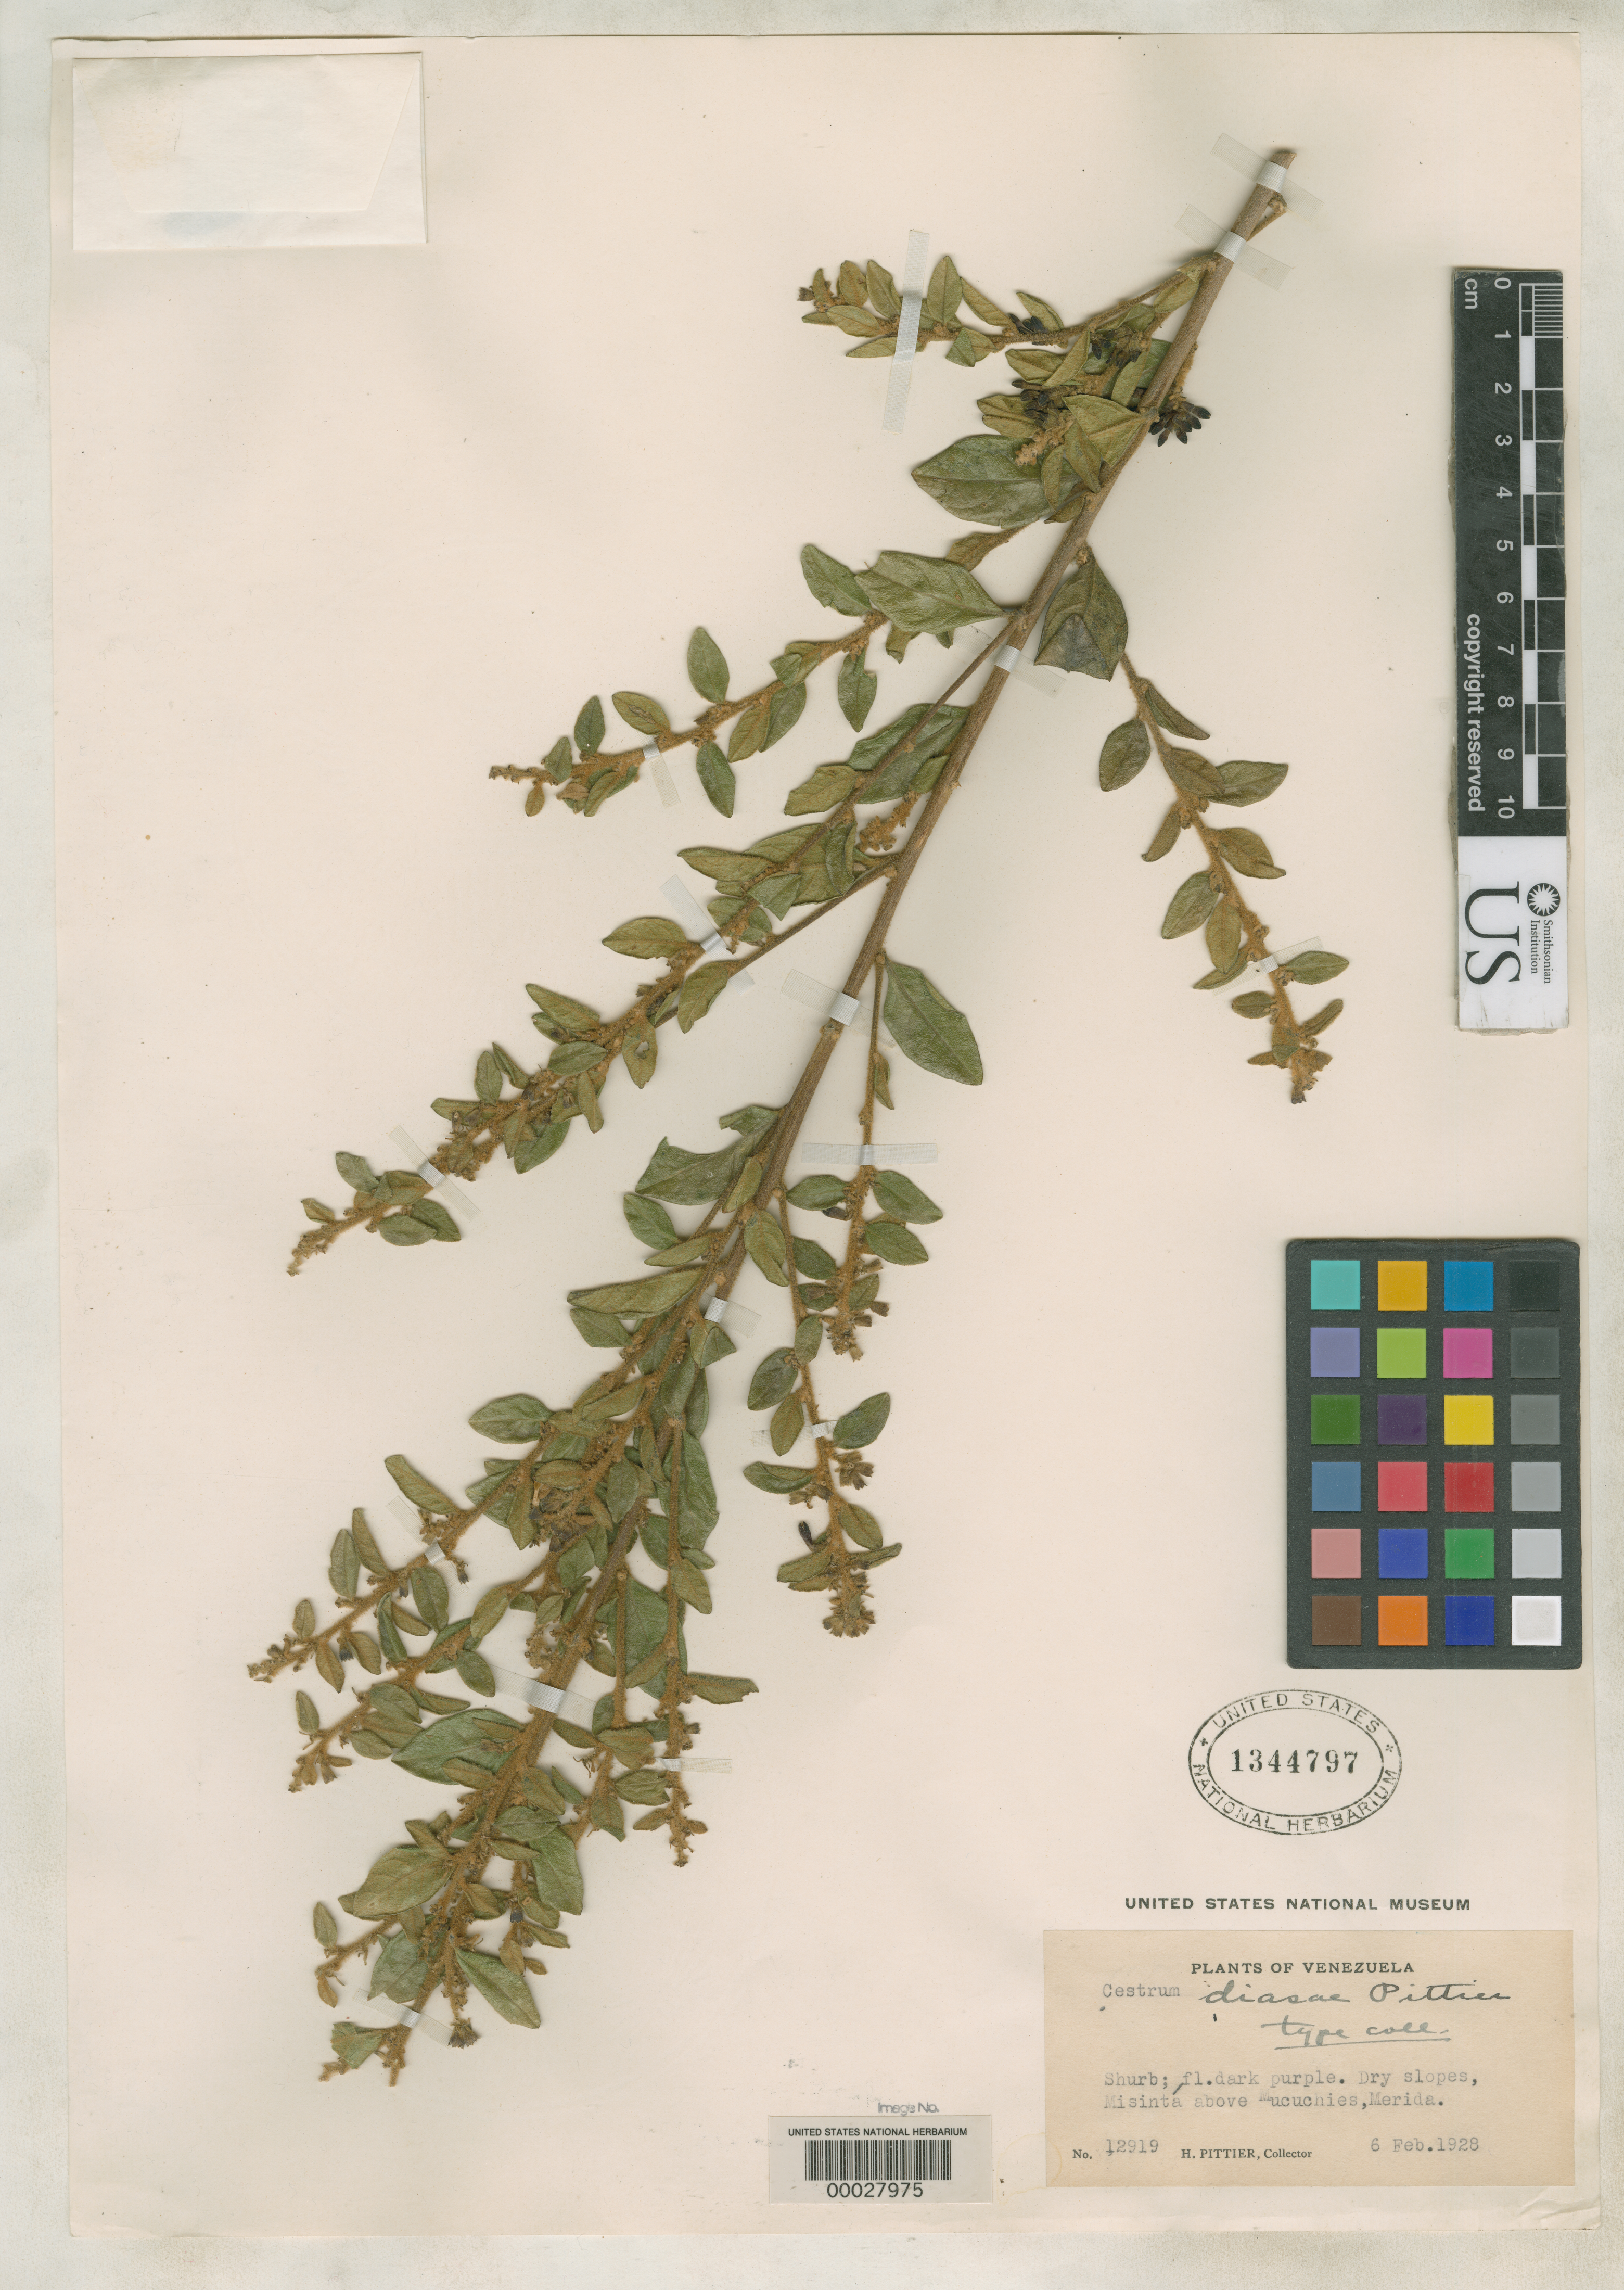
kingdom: Plantae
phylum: Tracheophyta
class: Magnoliopsida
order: Solanales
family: Solanaceae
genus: Cestrum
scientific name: Cestrum diasae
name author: Pittier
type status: Isotype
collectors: H. F. Pittier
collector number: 12919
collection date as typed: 06 Feb 1928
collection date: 1928-02-06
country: Venezuela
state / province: Mérida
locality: Misinta above Mucuchies.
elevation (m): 3500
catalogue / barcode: US 1344797